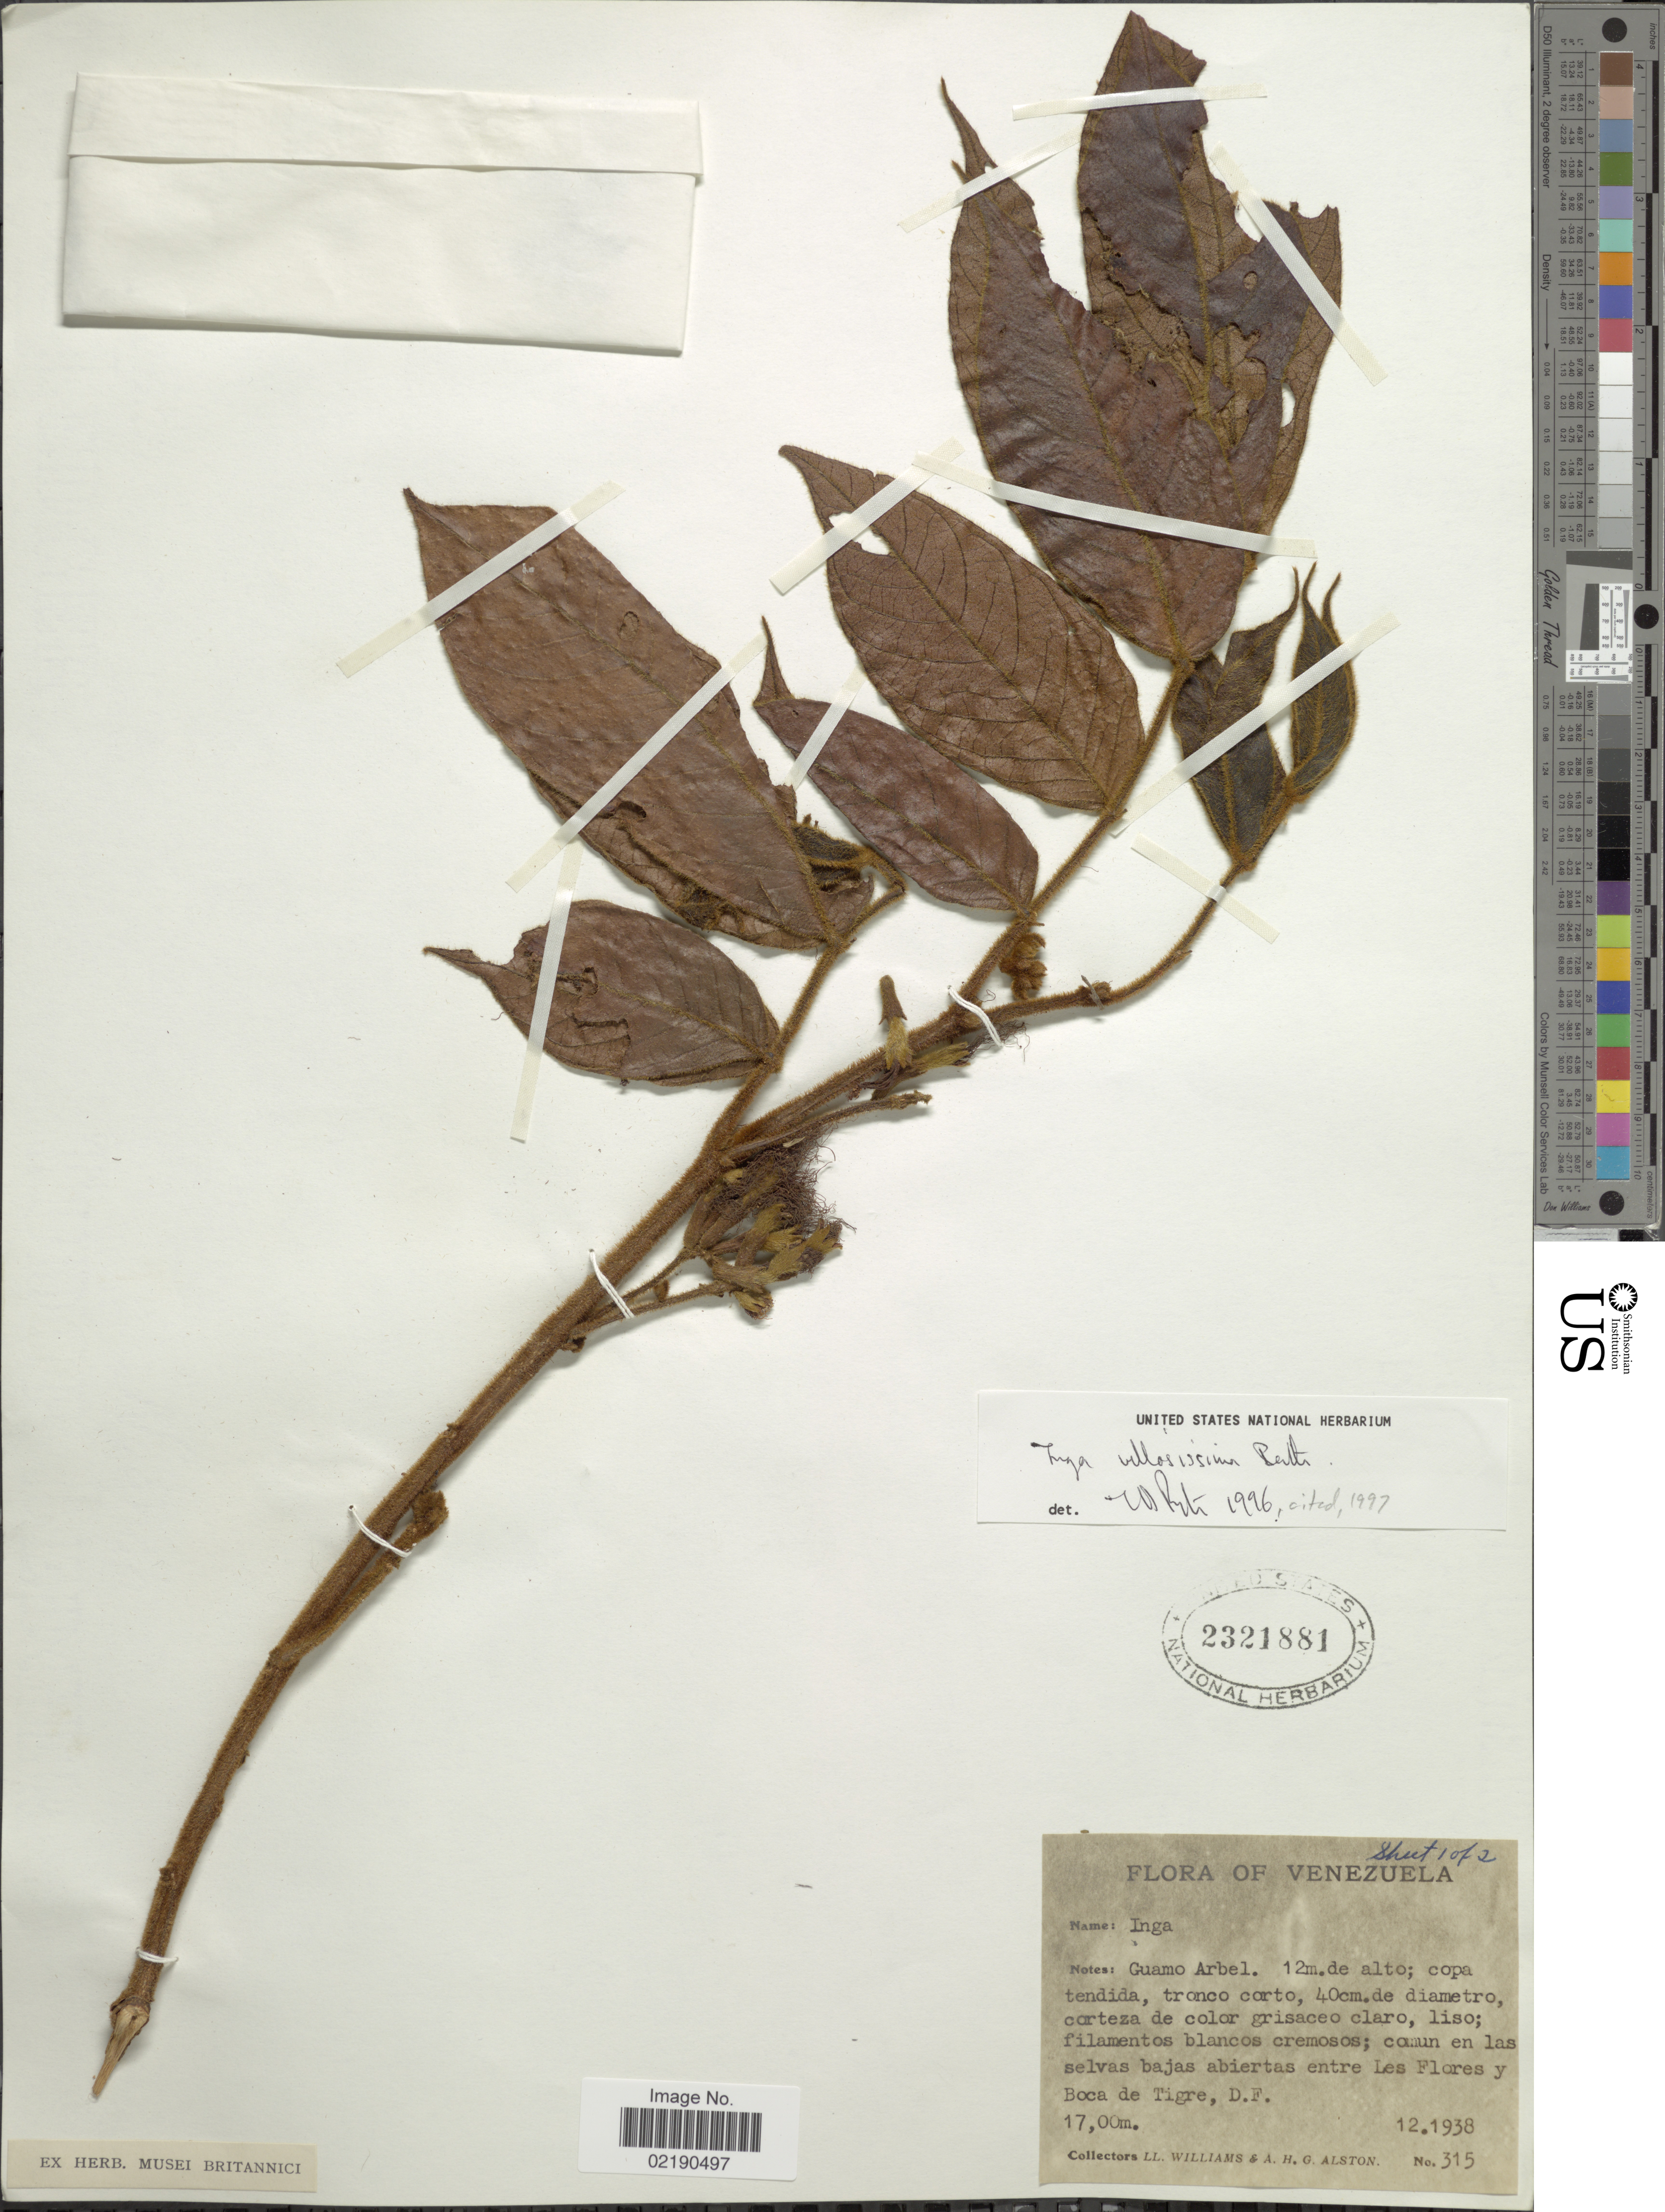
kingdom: Plantae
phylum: Tracheophyta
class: Magnoliopsida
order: Fabales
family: Fabaceae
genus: Inga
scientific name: Inga villosissima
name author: Benth.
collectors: Ll. Williams & A. H. Alston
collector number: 315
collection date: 1938-12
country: Venezuela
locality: Comun en las selvas bajas abiertas entre Les Flores y Boca de Tigre, D. F.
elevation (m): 1700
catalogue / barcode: US 2321881